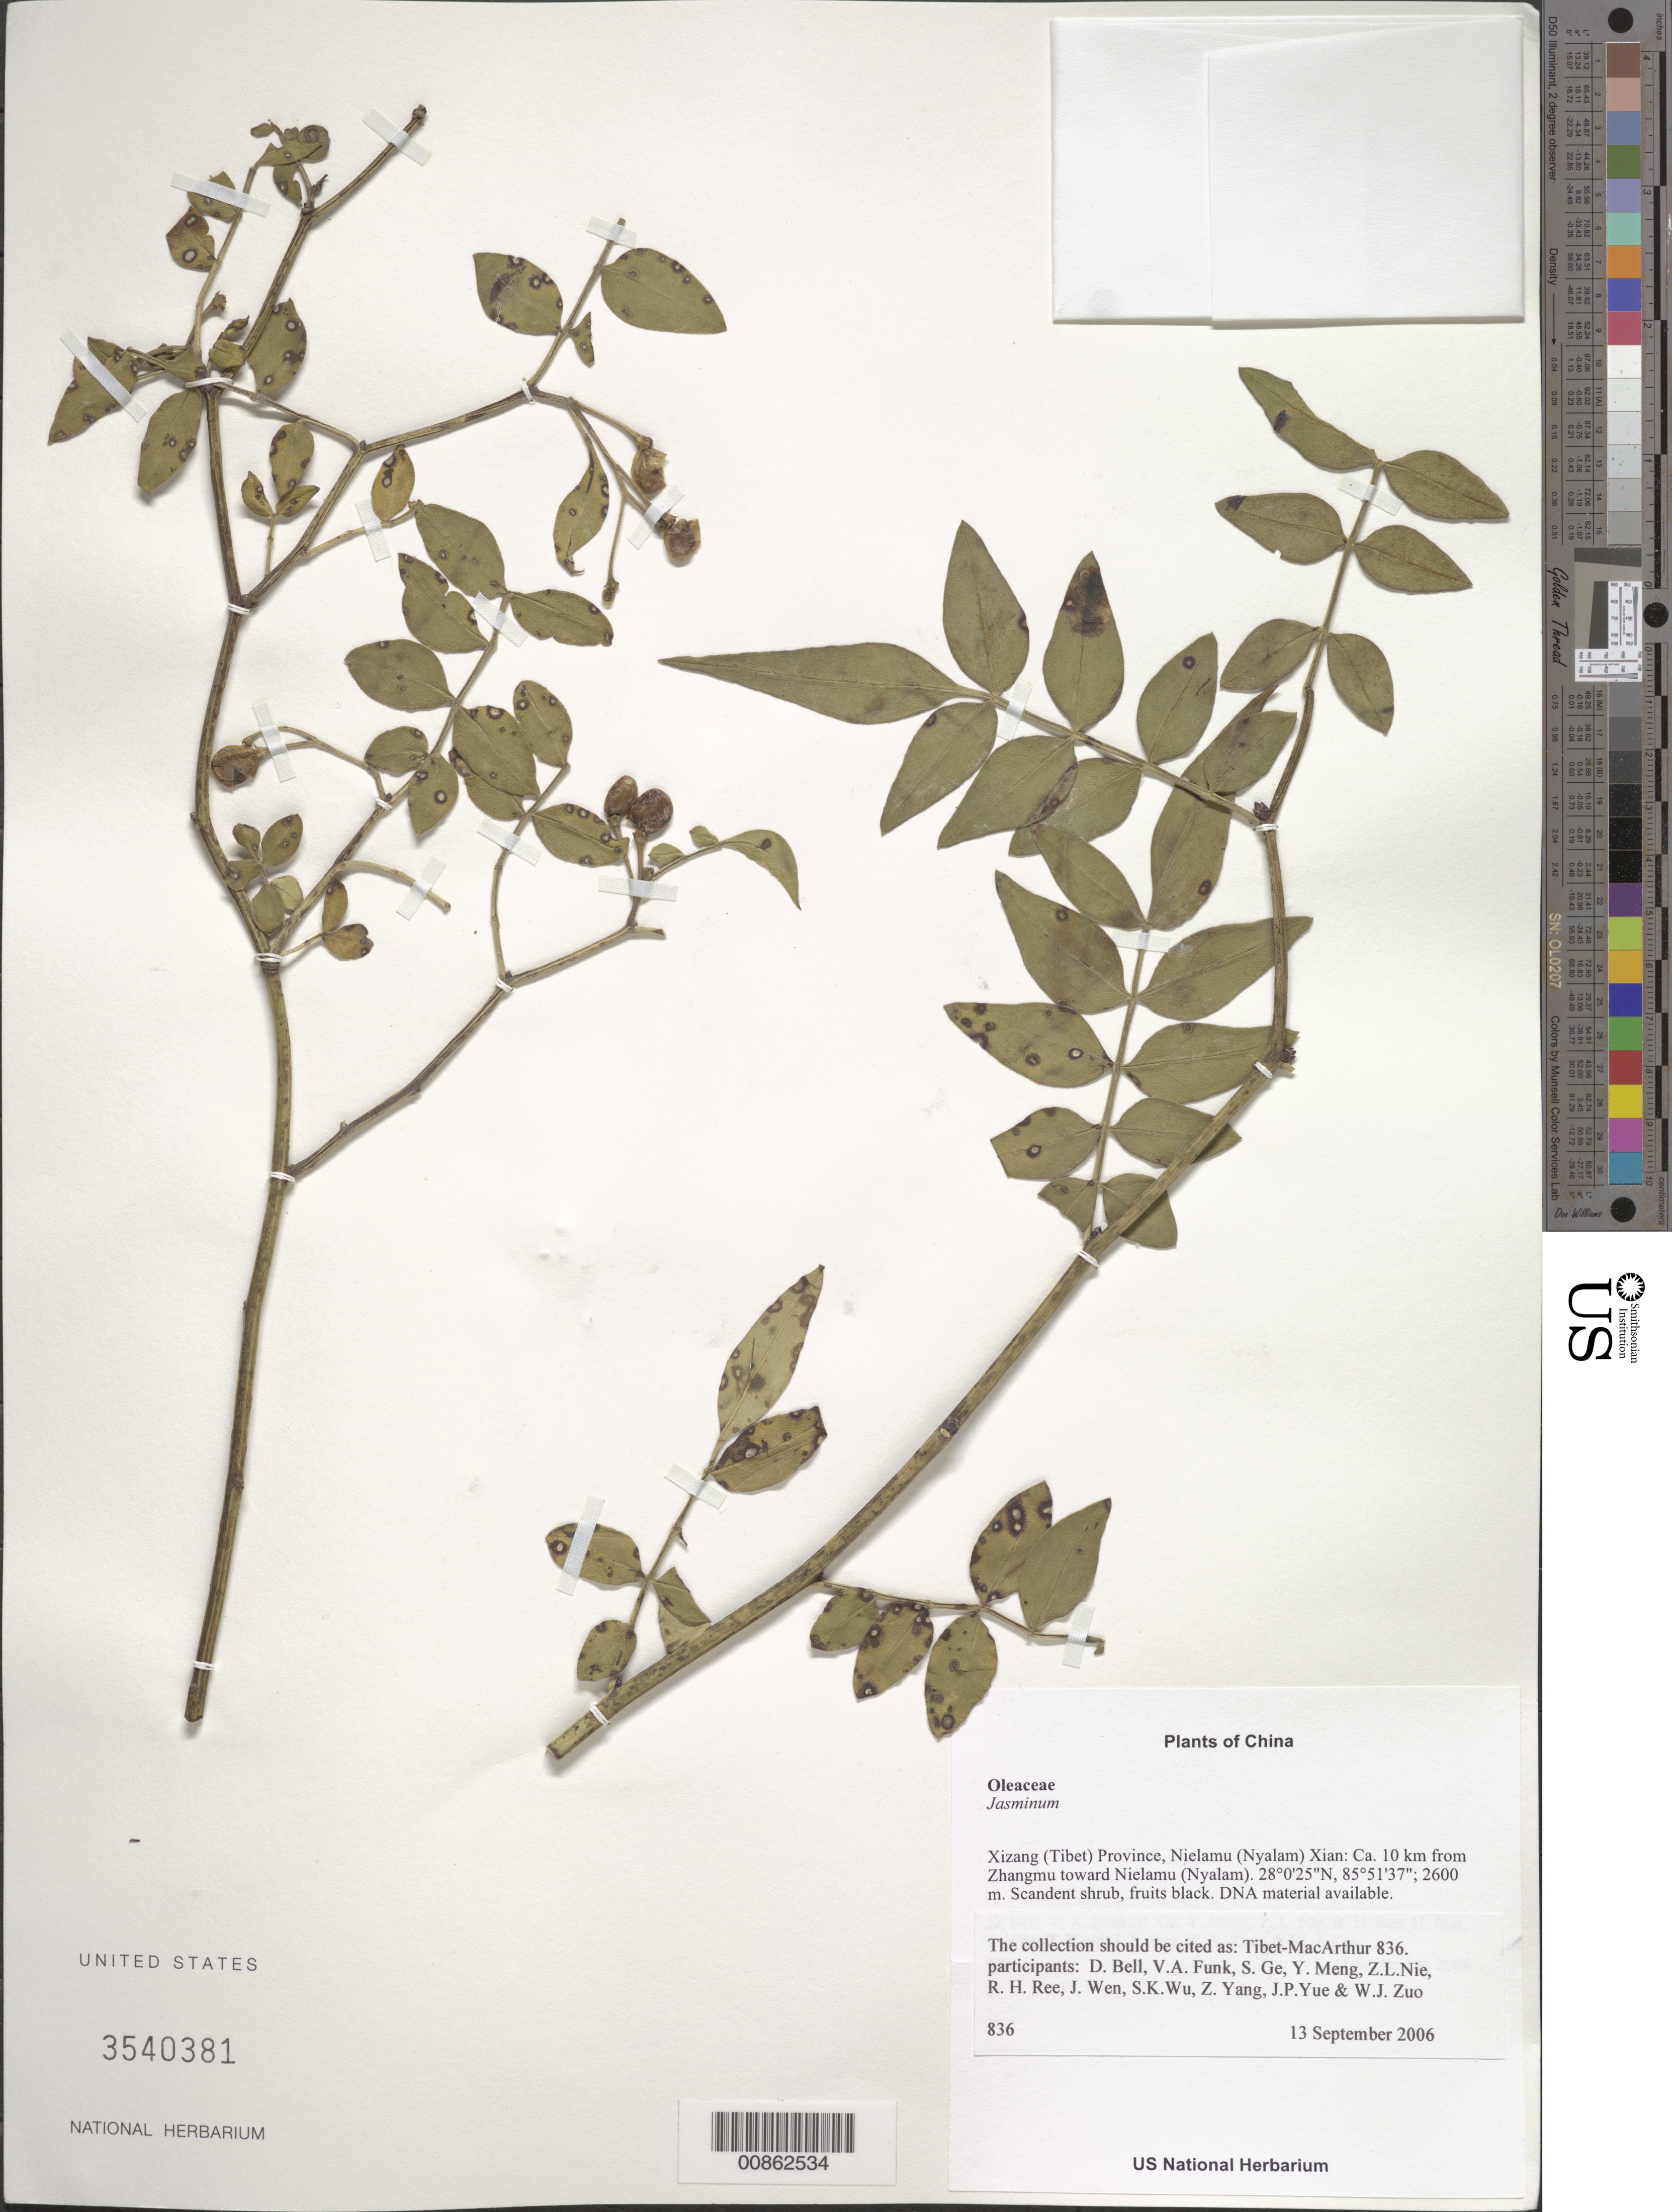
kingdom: Plantae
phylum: Tracheophyta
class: Magnoliopsida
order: Lamiales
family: Oleaceae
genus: Jasminum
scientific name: Jasminum sp.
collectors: Tibet-MacArthur, D. A. Bell, V. Funk, S. Ge, Y. Meng, Z. Nie, R. Ree, H. Sun, J. Wen, Z. Yang, J. Yue, Z. Zhou & W. Zuo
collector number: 836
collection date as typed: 13 Sep 2006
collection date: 2006-09-13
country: China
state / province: Xizang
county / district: Nielamu (Nyalam) Xian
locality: Ca. 10 km from Zhangmu toward Nielamu (Nyalam).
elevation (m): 2600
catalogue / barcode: US 3540381